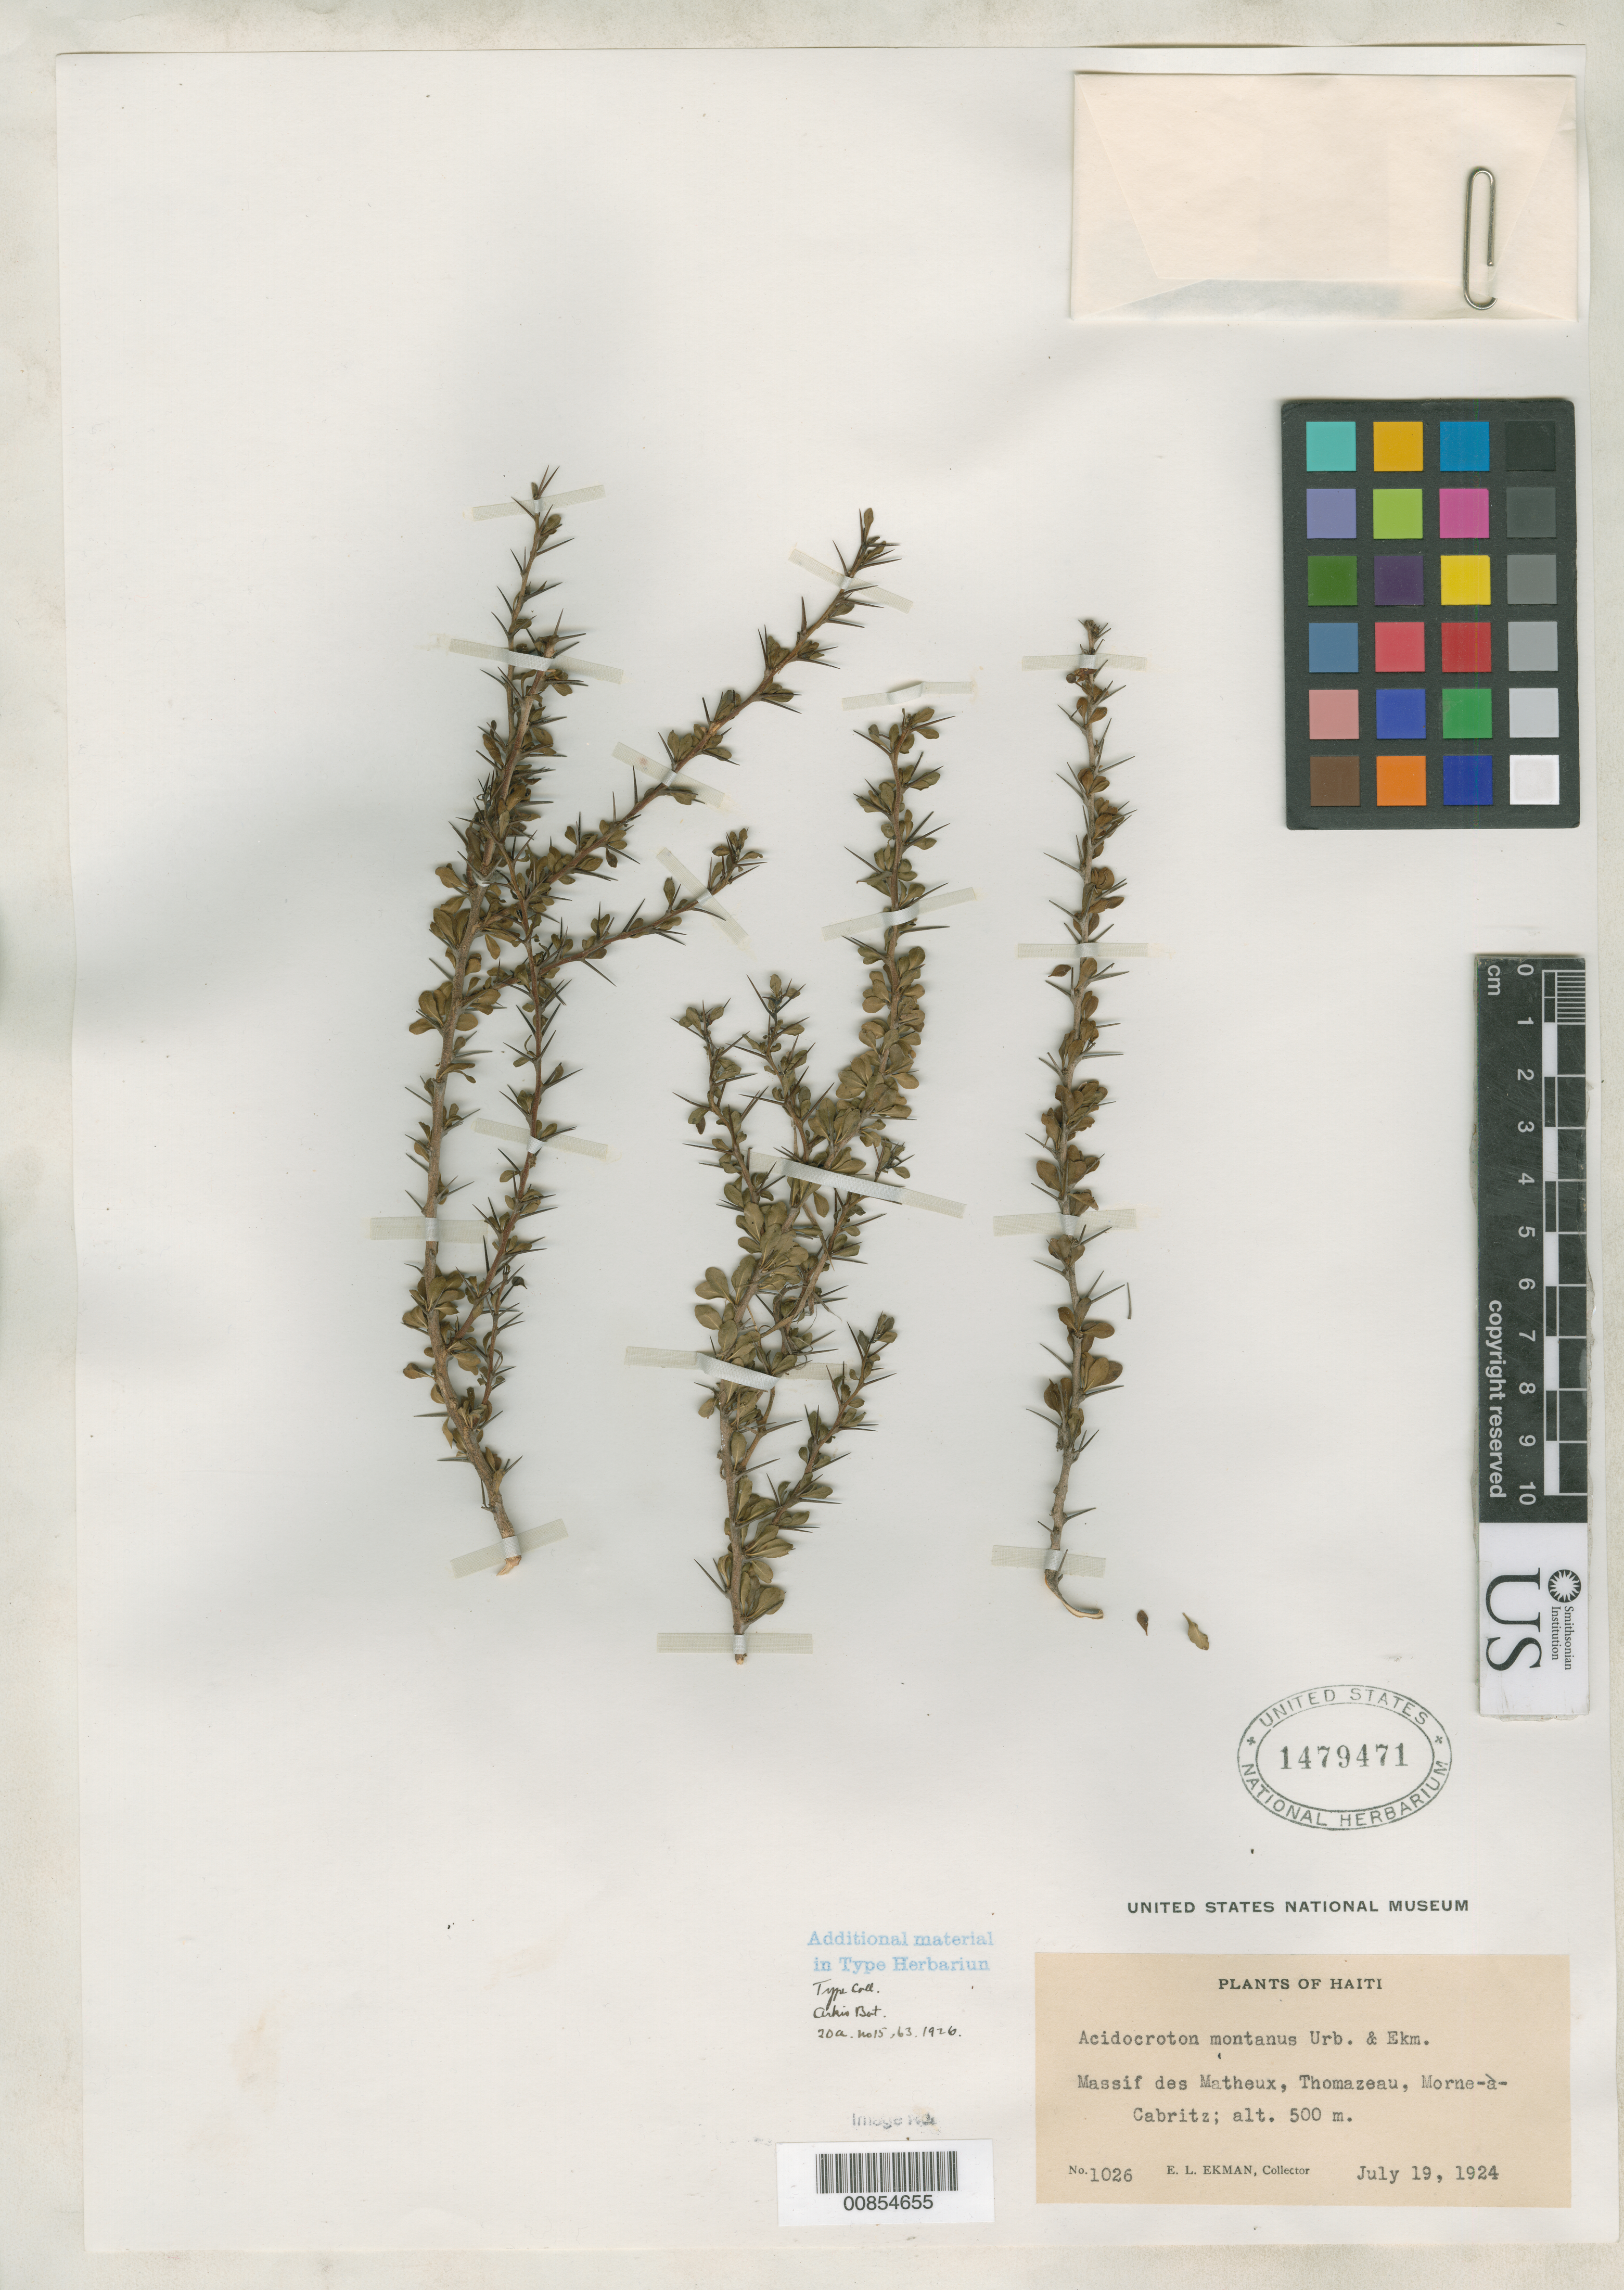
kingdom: Plantae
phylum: Tracheophyta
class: Magnoliopsida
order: Malpighiales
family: Euphorbiaceae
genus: Acidocroton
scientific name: Acidocroton montanus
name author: Urb. & Ekman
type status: Isotype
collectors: E. L. Ekman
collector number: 1026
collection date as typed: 19 Jul 1924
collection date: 1924-07-19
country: Haiti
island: Hispaniola Island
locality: Massif des Matheux, Thomazeau, Morne-à-Cabritz.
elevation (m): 500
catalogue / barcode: US 1479471